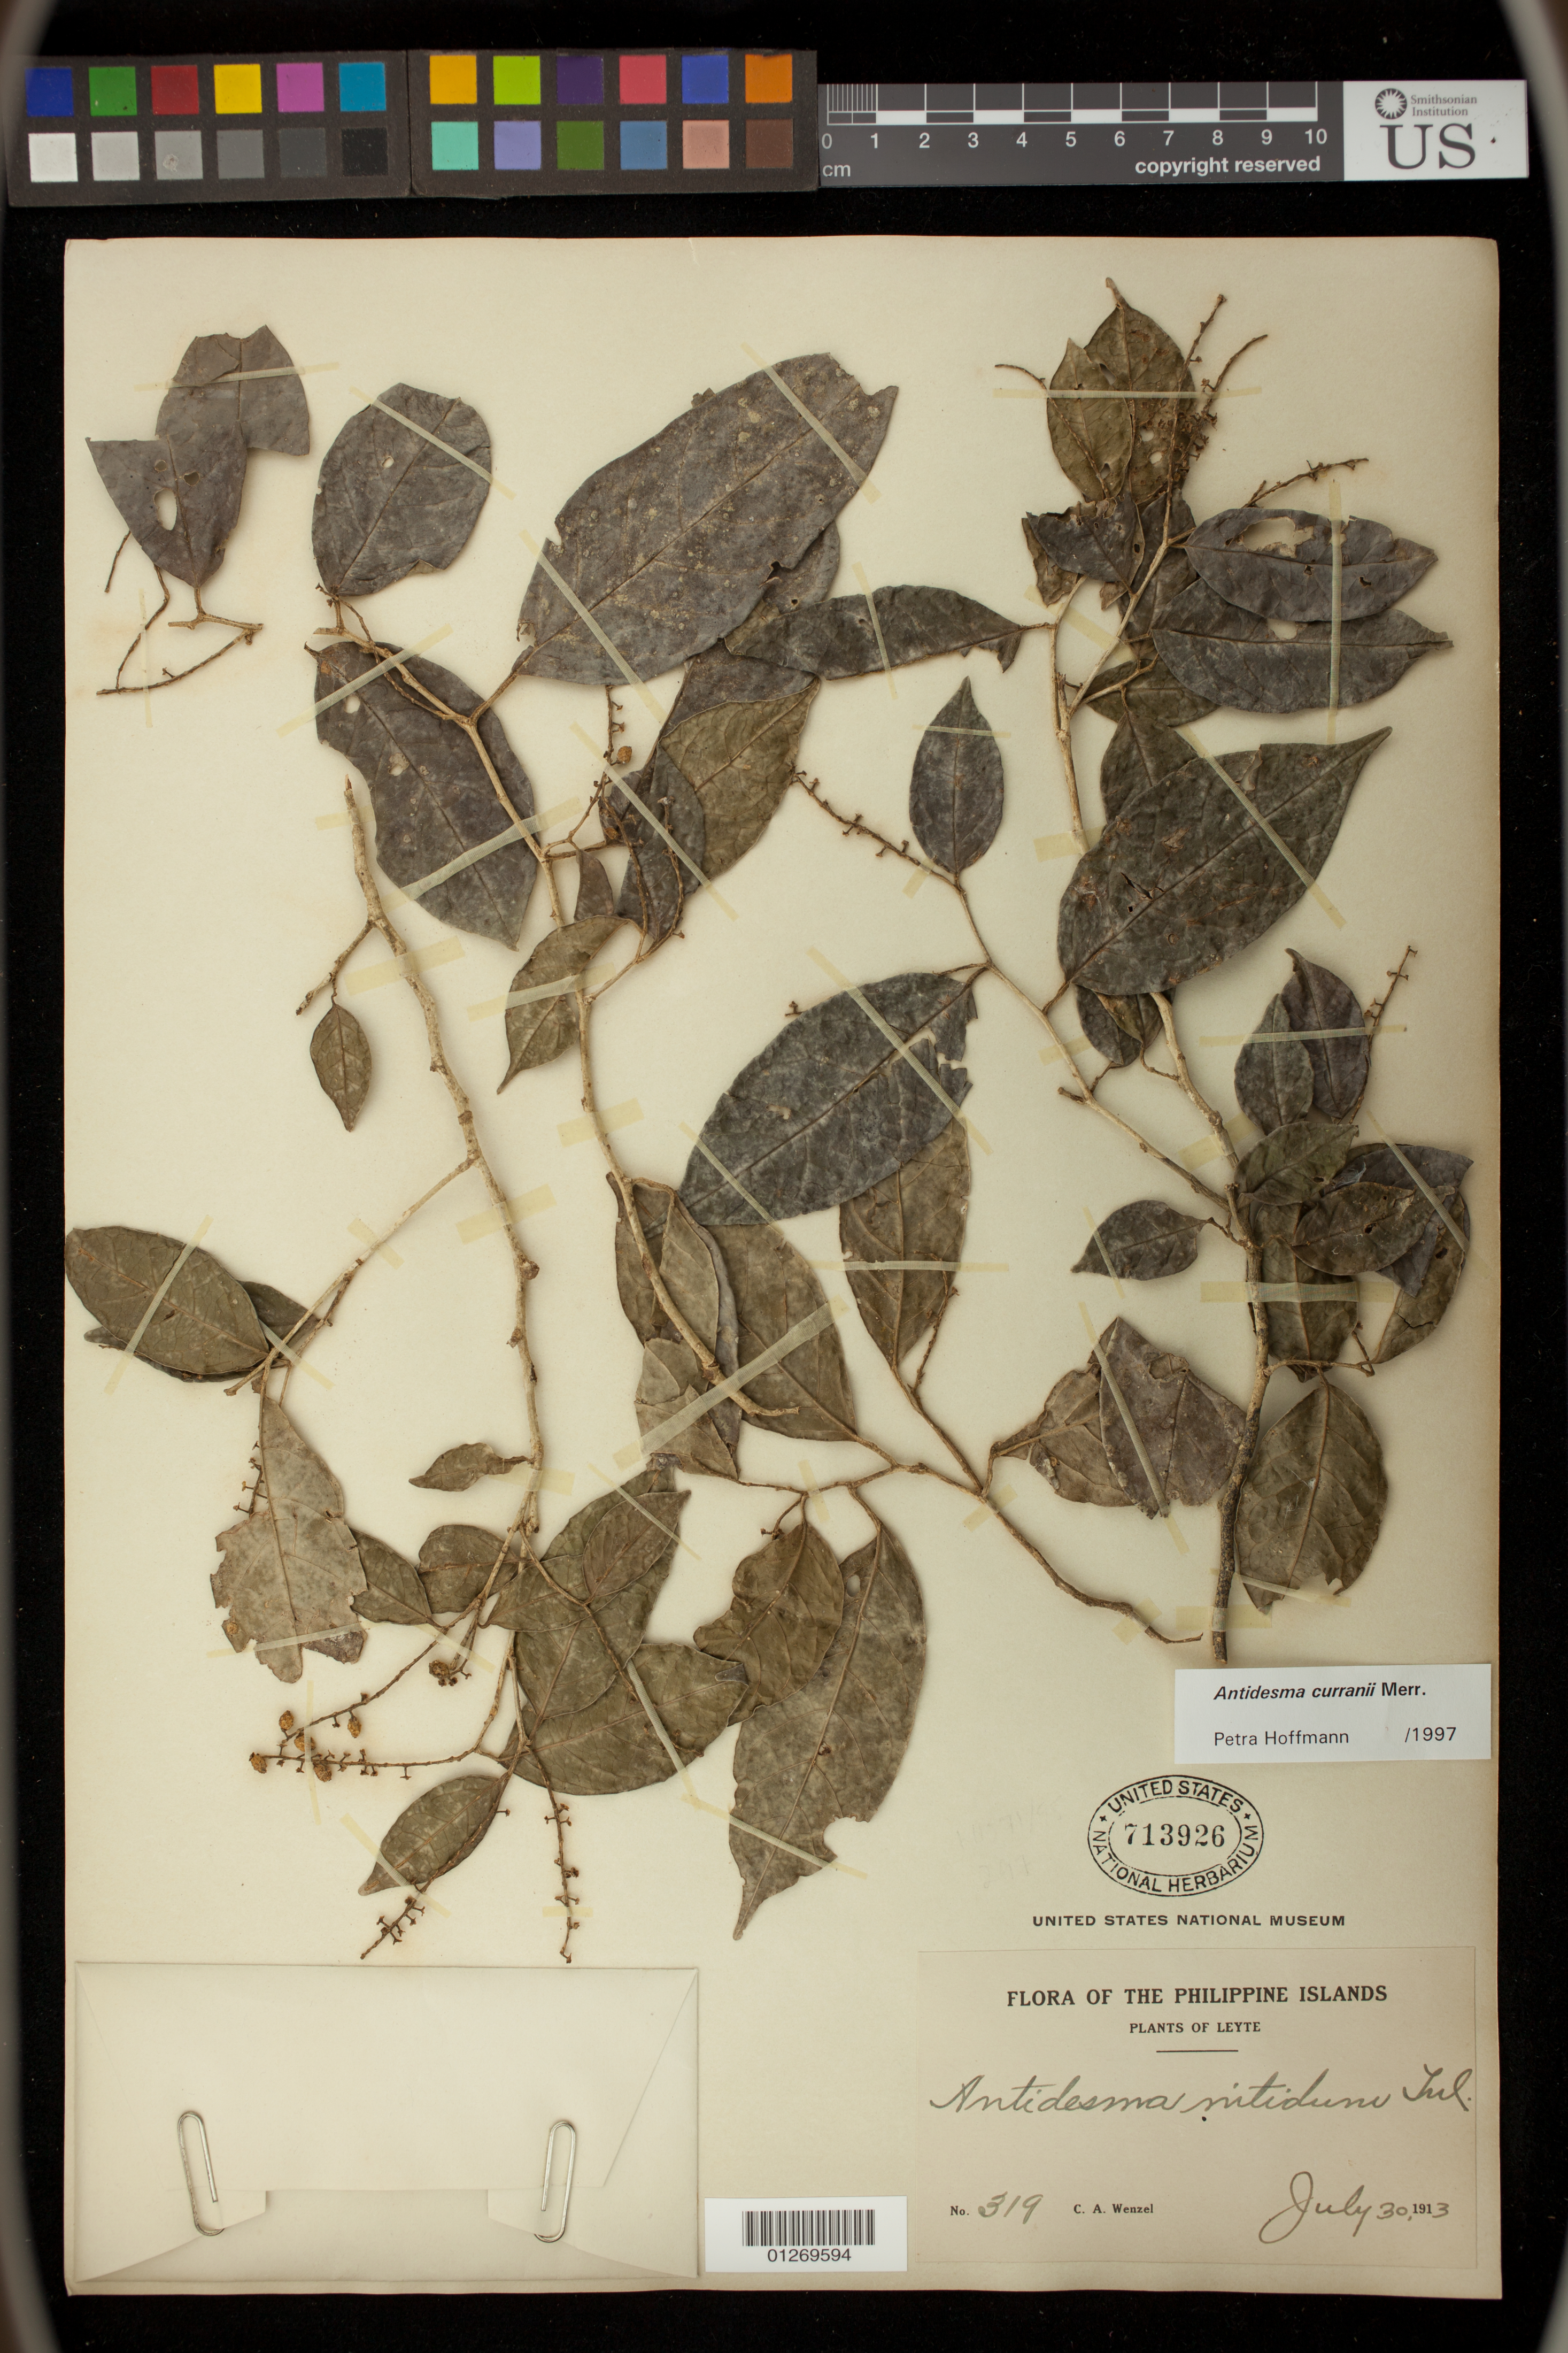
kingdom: Plantae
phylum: Tracheophyta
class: Magnoliopsida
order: Malpighiales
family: Phyllanthaceae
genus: Antidesma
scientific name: Antidesma curranii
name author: Merr.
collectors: C. Wenzel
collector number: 319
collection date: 1913-07-30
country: Philippines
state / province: Eastern Visayas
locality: Leyte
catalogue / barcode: US 713926